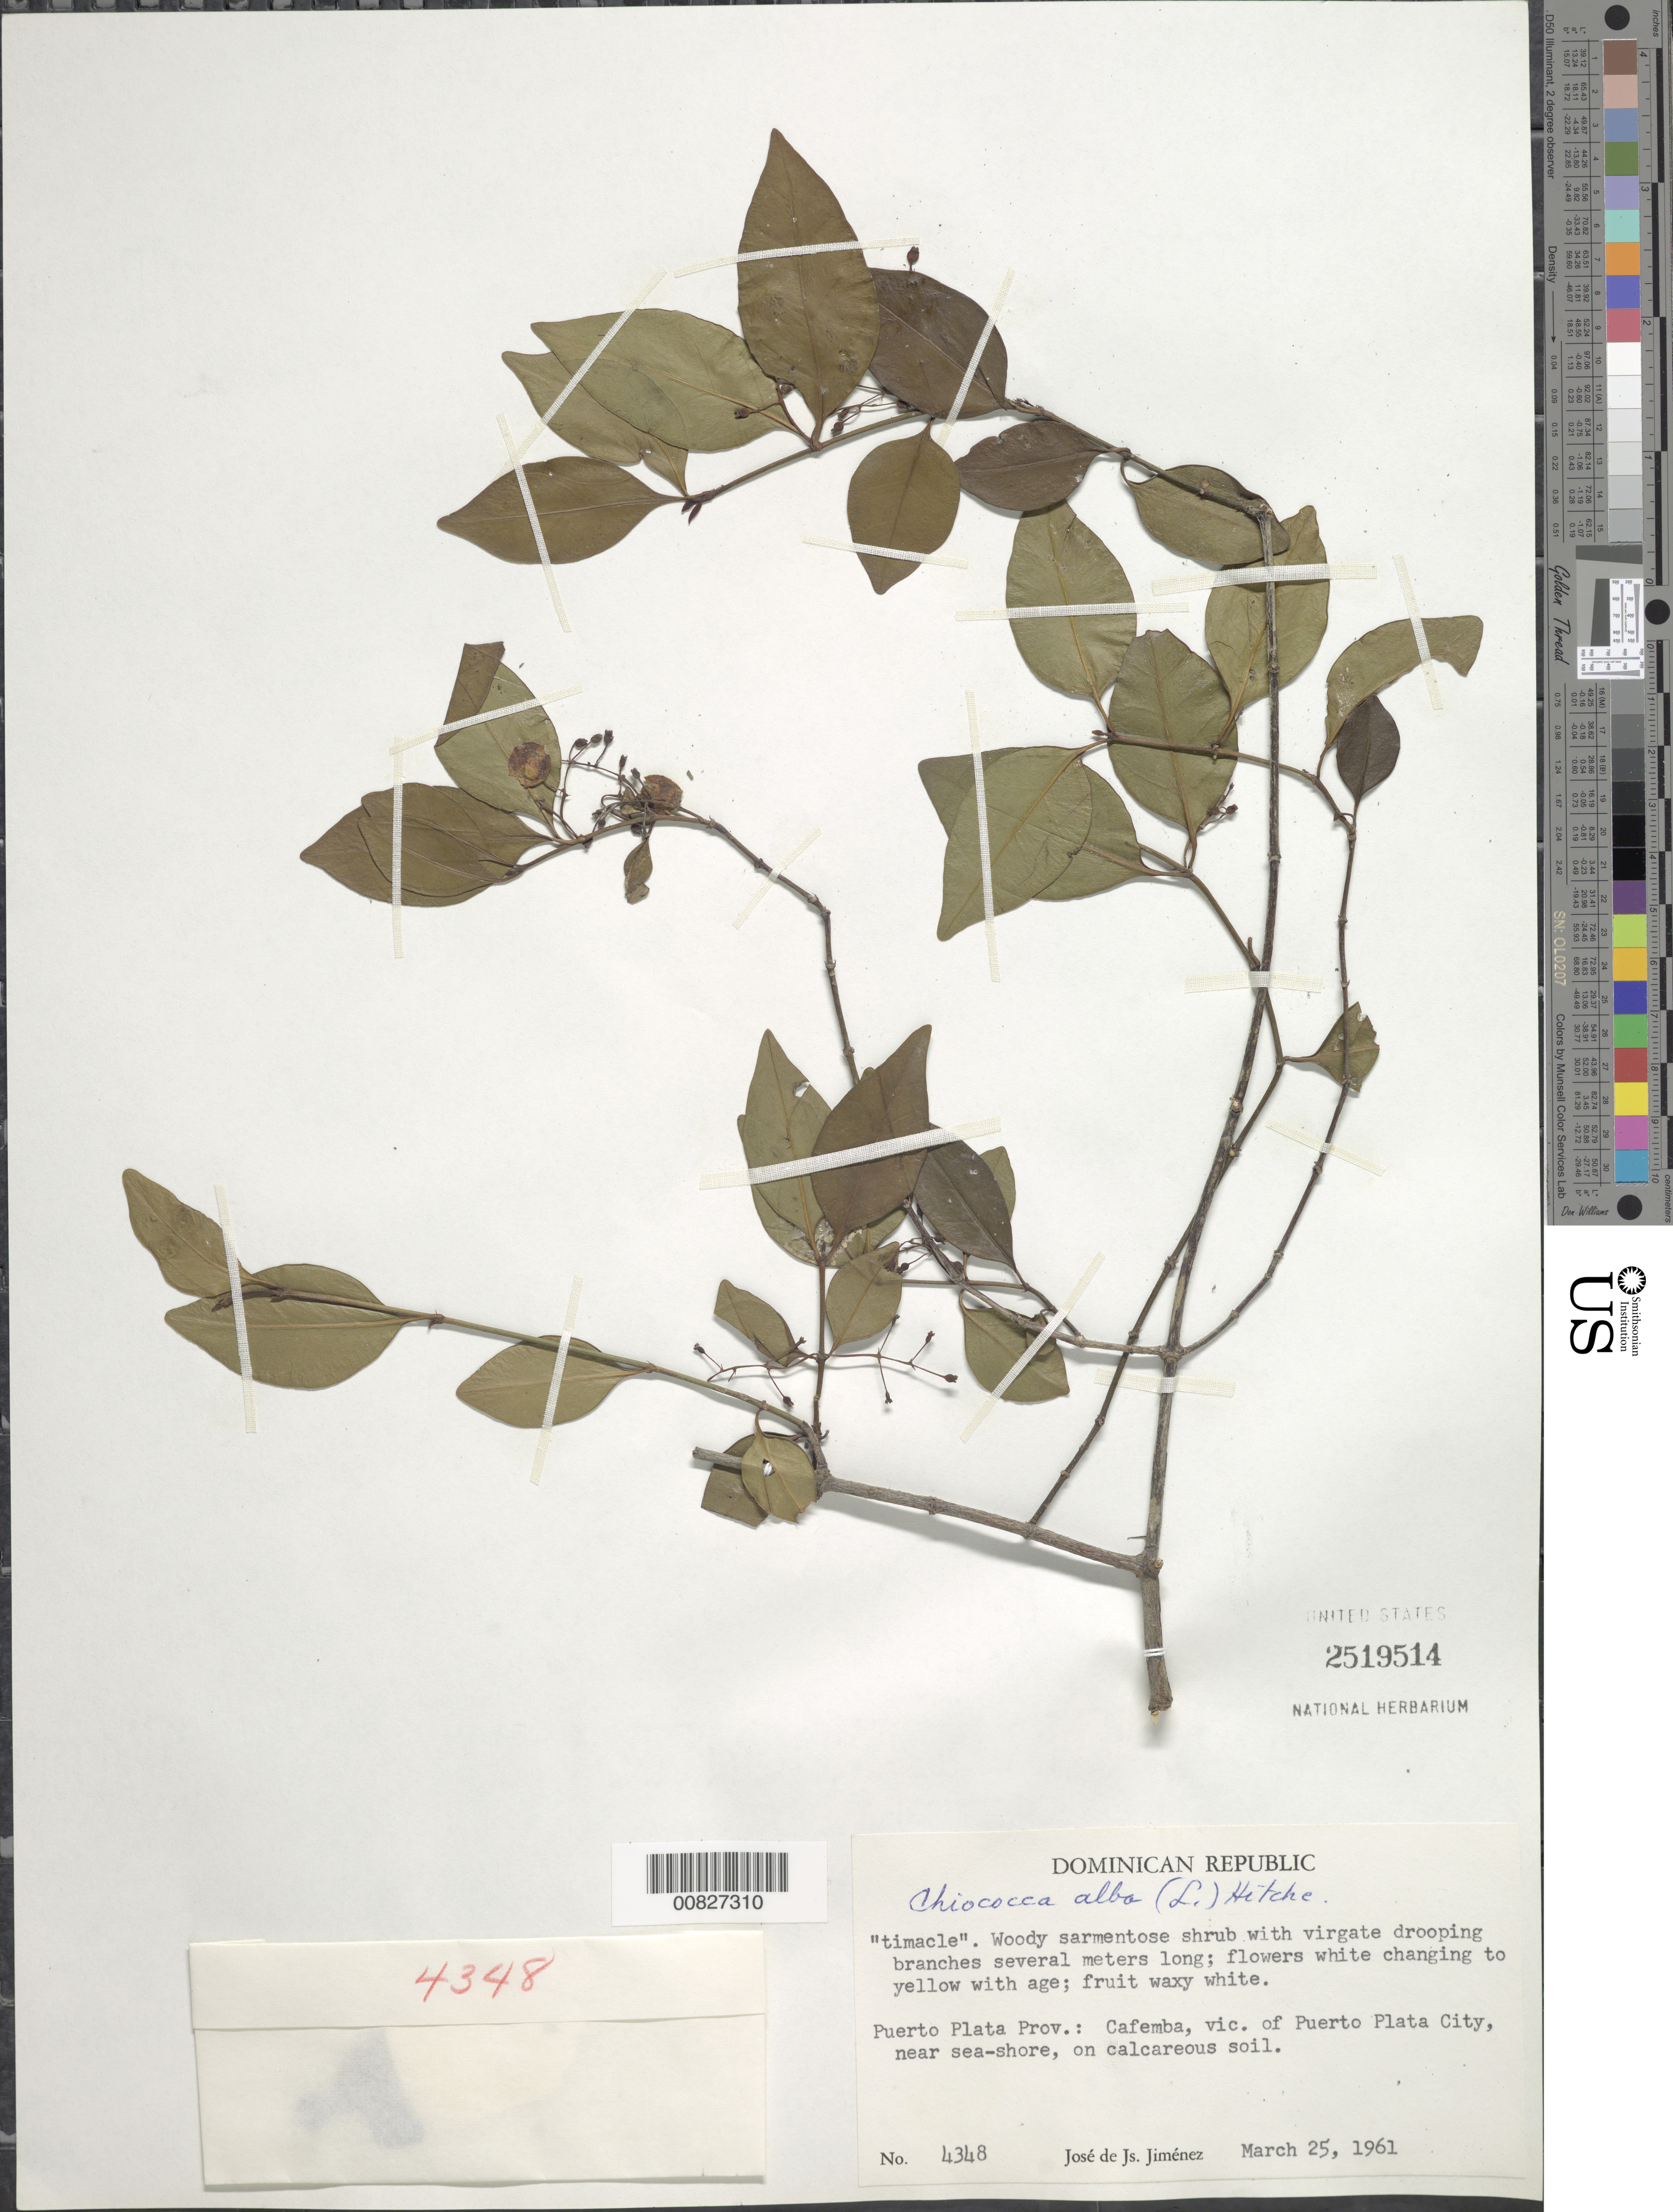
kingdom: Plantae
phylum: Tracheophyta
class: Magnoliopsida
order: Gentianales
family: Rubiaceae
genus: Chiococca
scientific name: Chiococca alba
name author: (L.) Hitchc.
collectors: J. J. Jiménez Almonte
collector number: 4348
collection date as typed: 25 Mar 1961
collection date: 1961-03-25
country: Dominican Republic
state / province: Puerto Plata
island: Hispaniola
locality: Cafemba, vicinity of Puerto Plata City, near sea-shore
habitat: On calcareous soil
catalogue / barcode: US 2519514